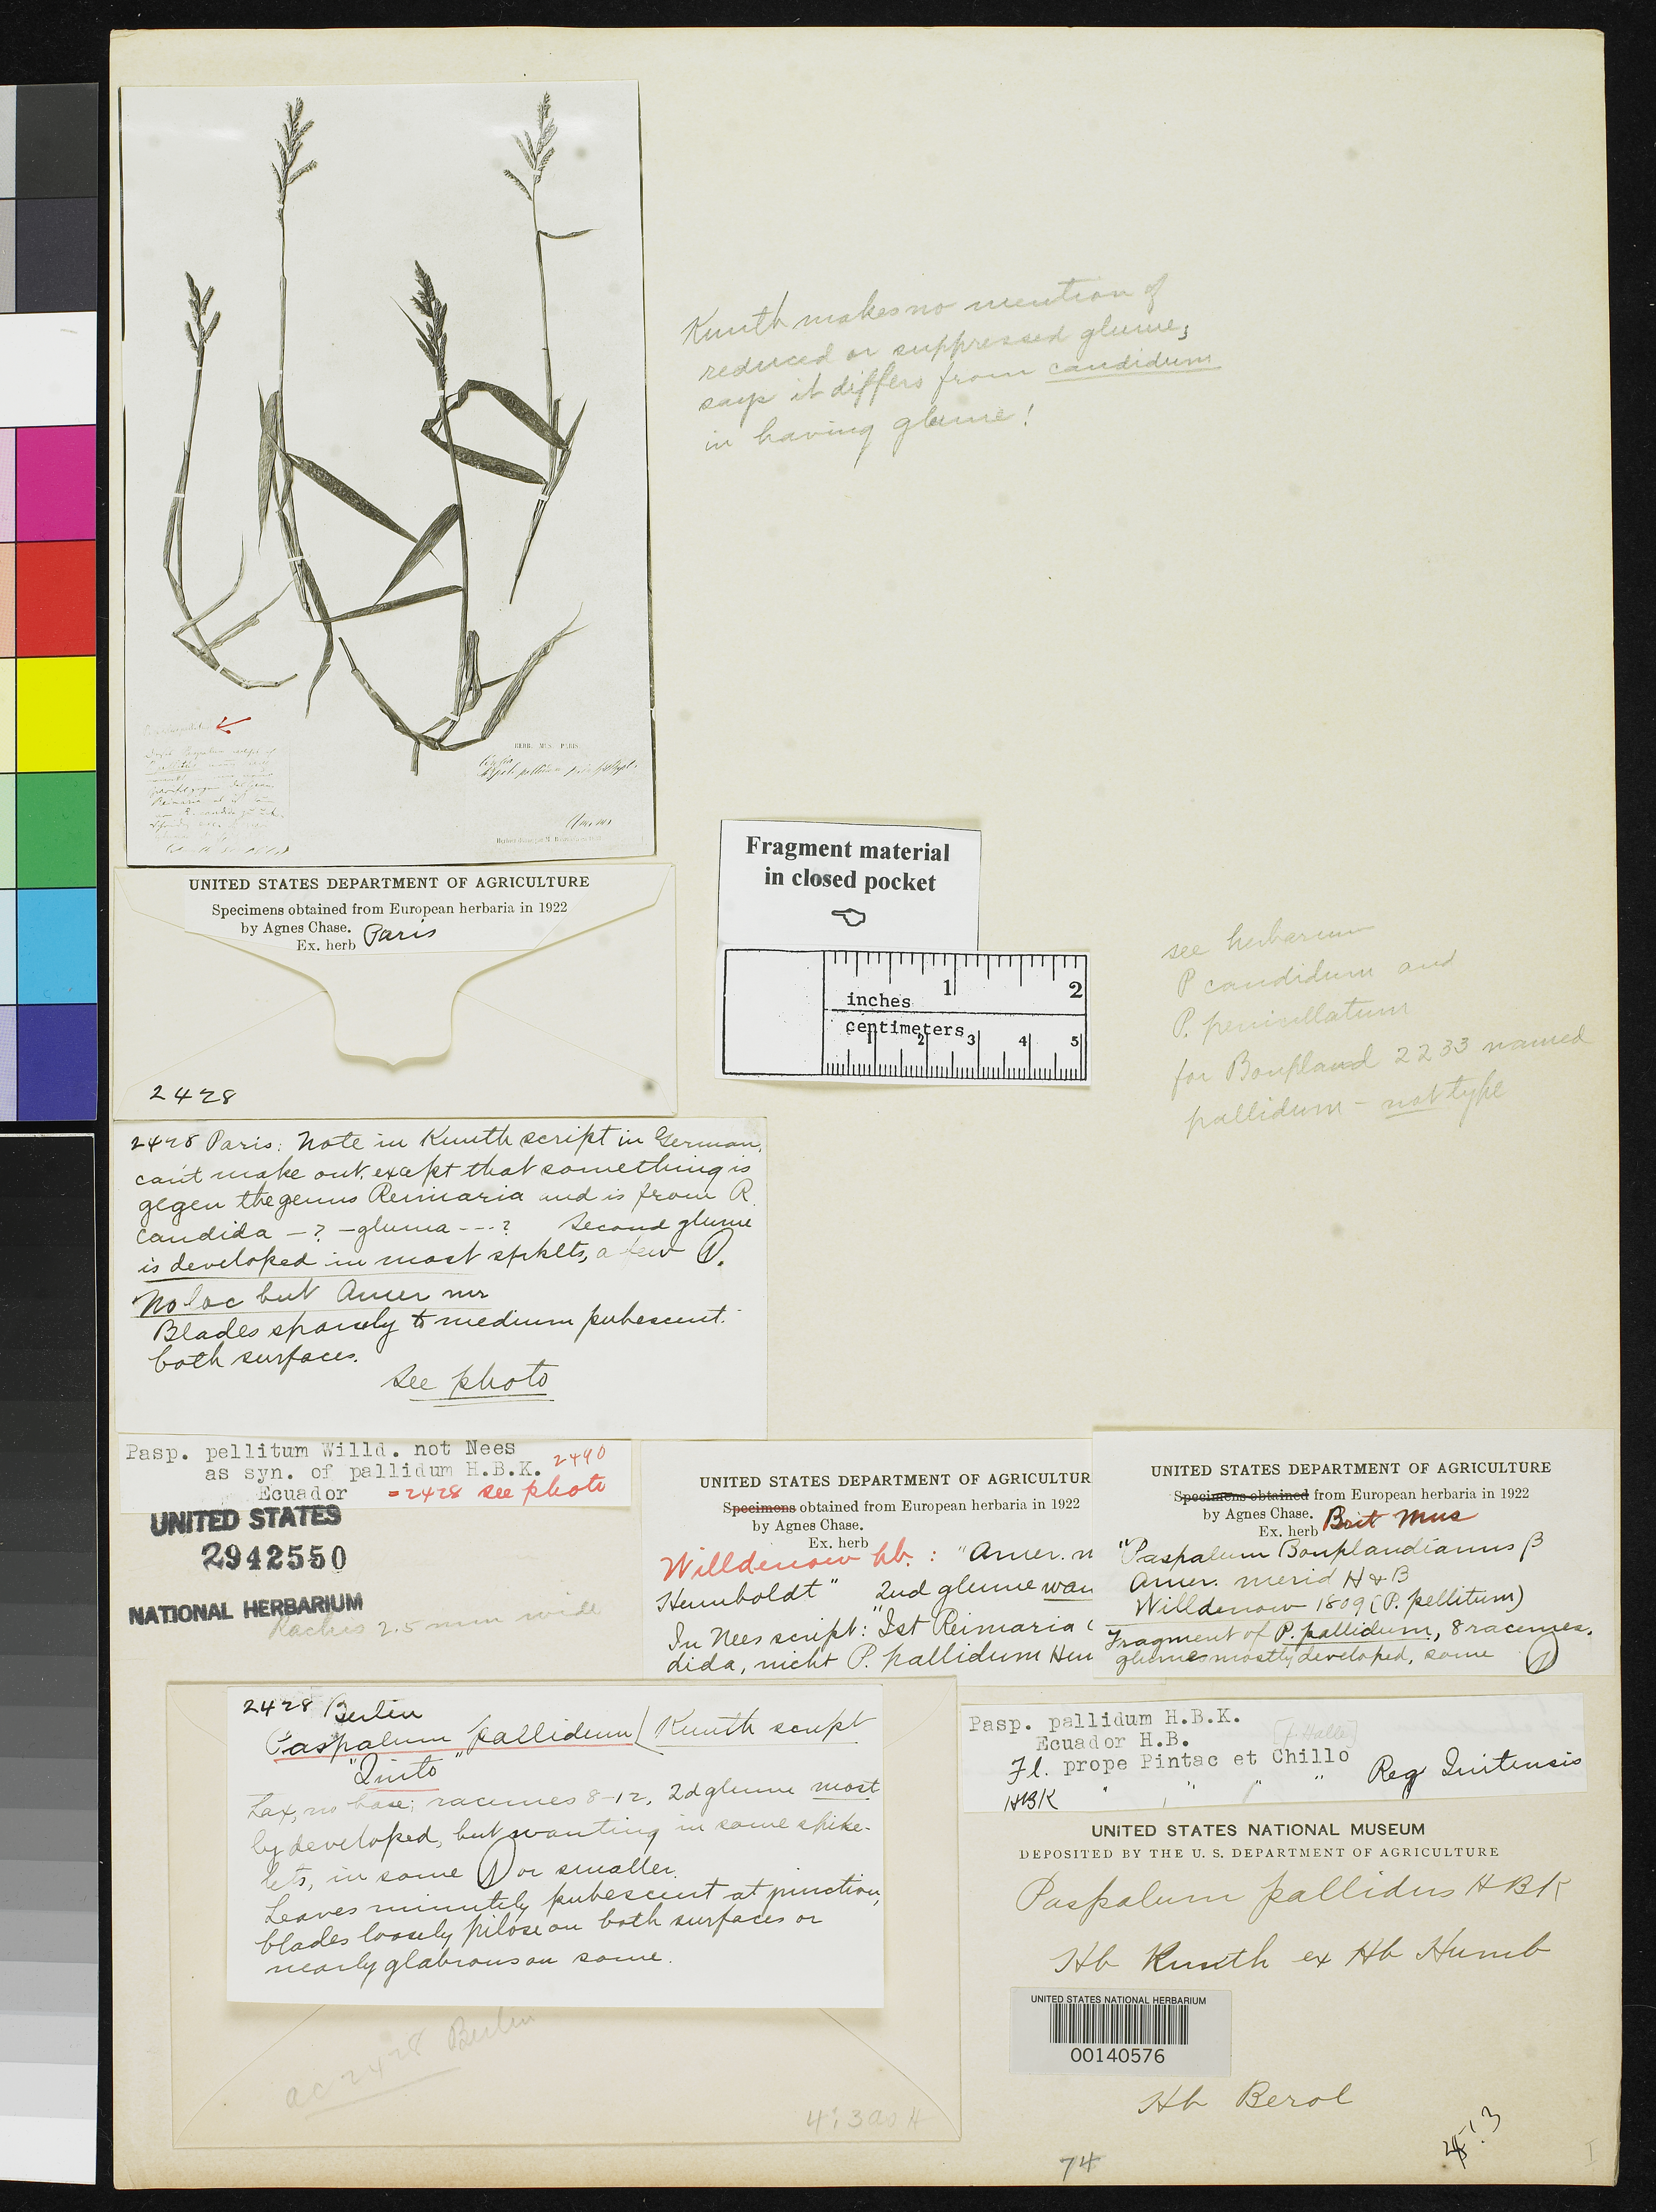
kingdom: Plantae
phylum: Tracheophyta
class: Liliopsida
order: Poales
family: Poaceae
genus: Paspalum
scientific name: Paspalum pallidum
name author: Kunth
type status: Type Fragment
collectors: F. W. Humboldt & A. J. A. Bonpland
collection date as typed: Feb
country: Ecuador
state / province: Pichincha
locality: Near Quito, Pintac, Chillo.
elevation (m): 408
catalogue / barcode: US 2942550